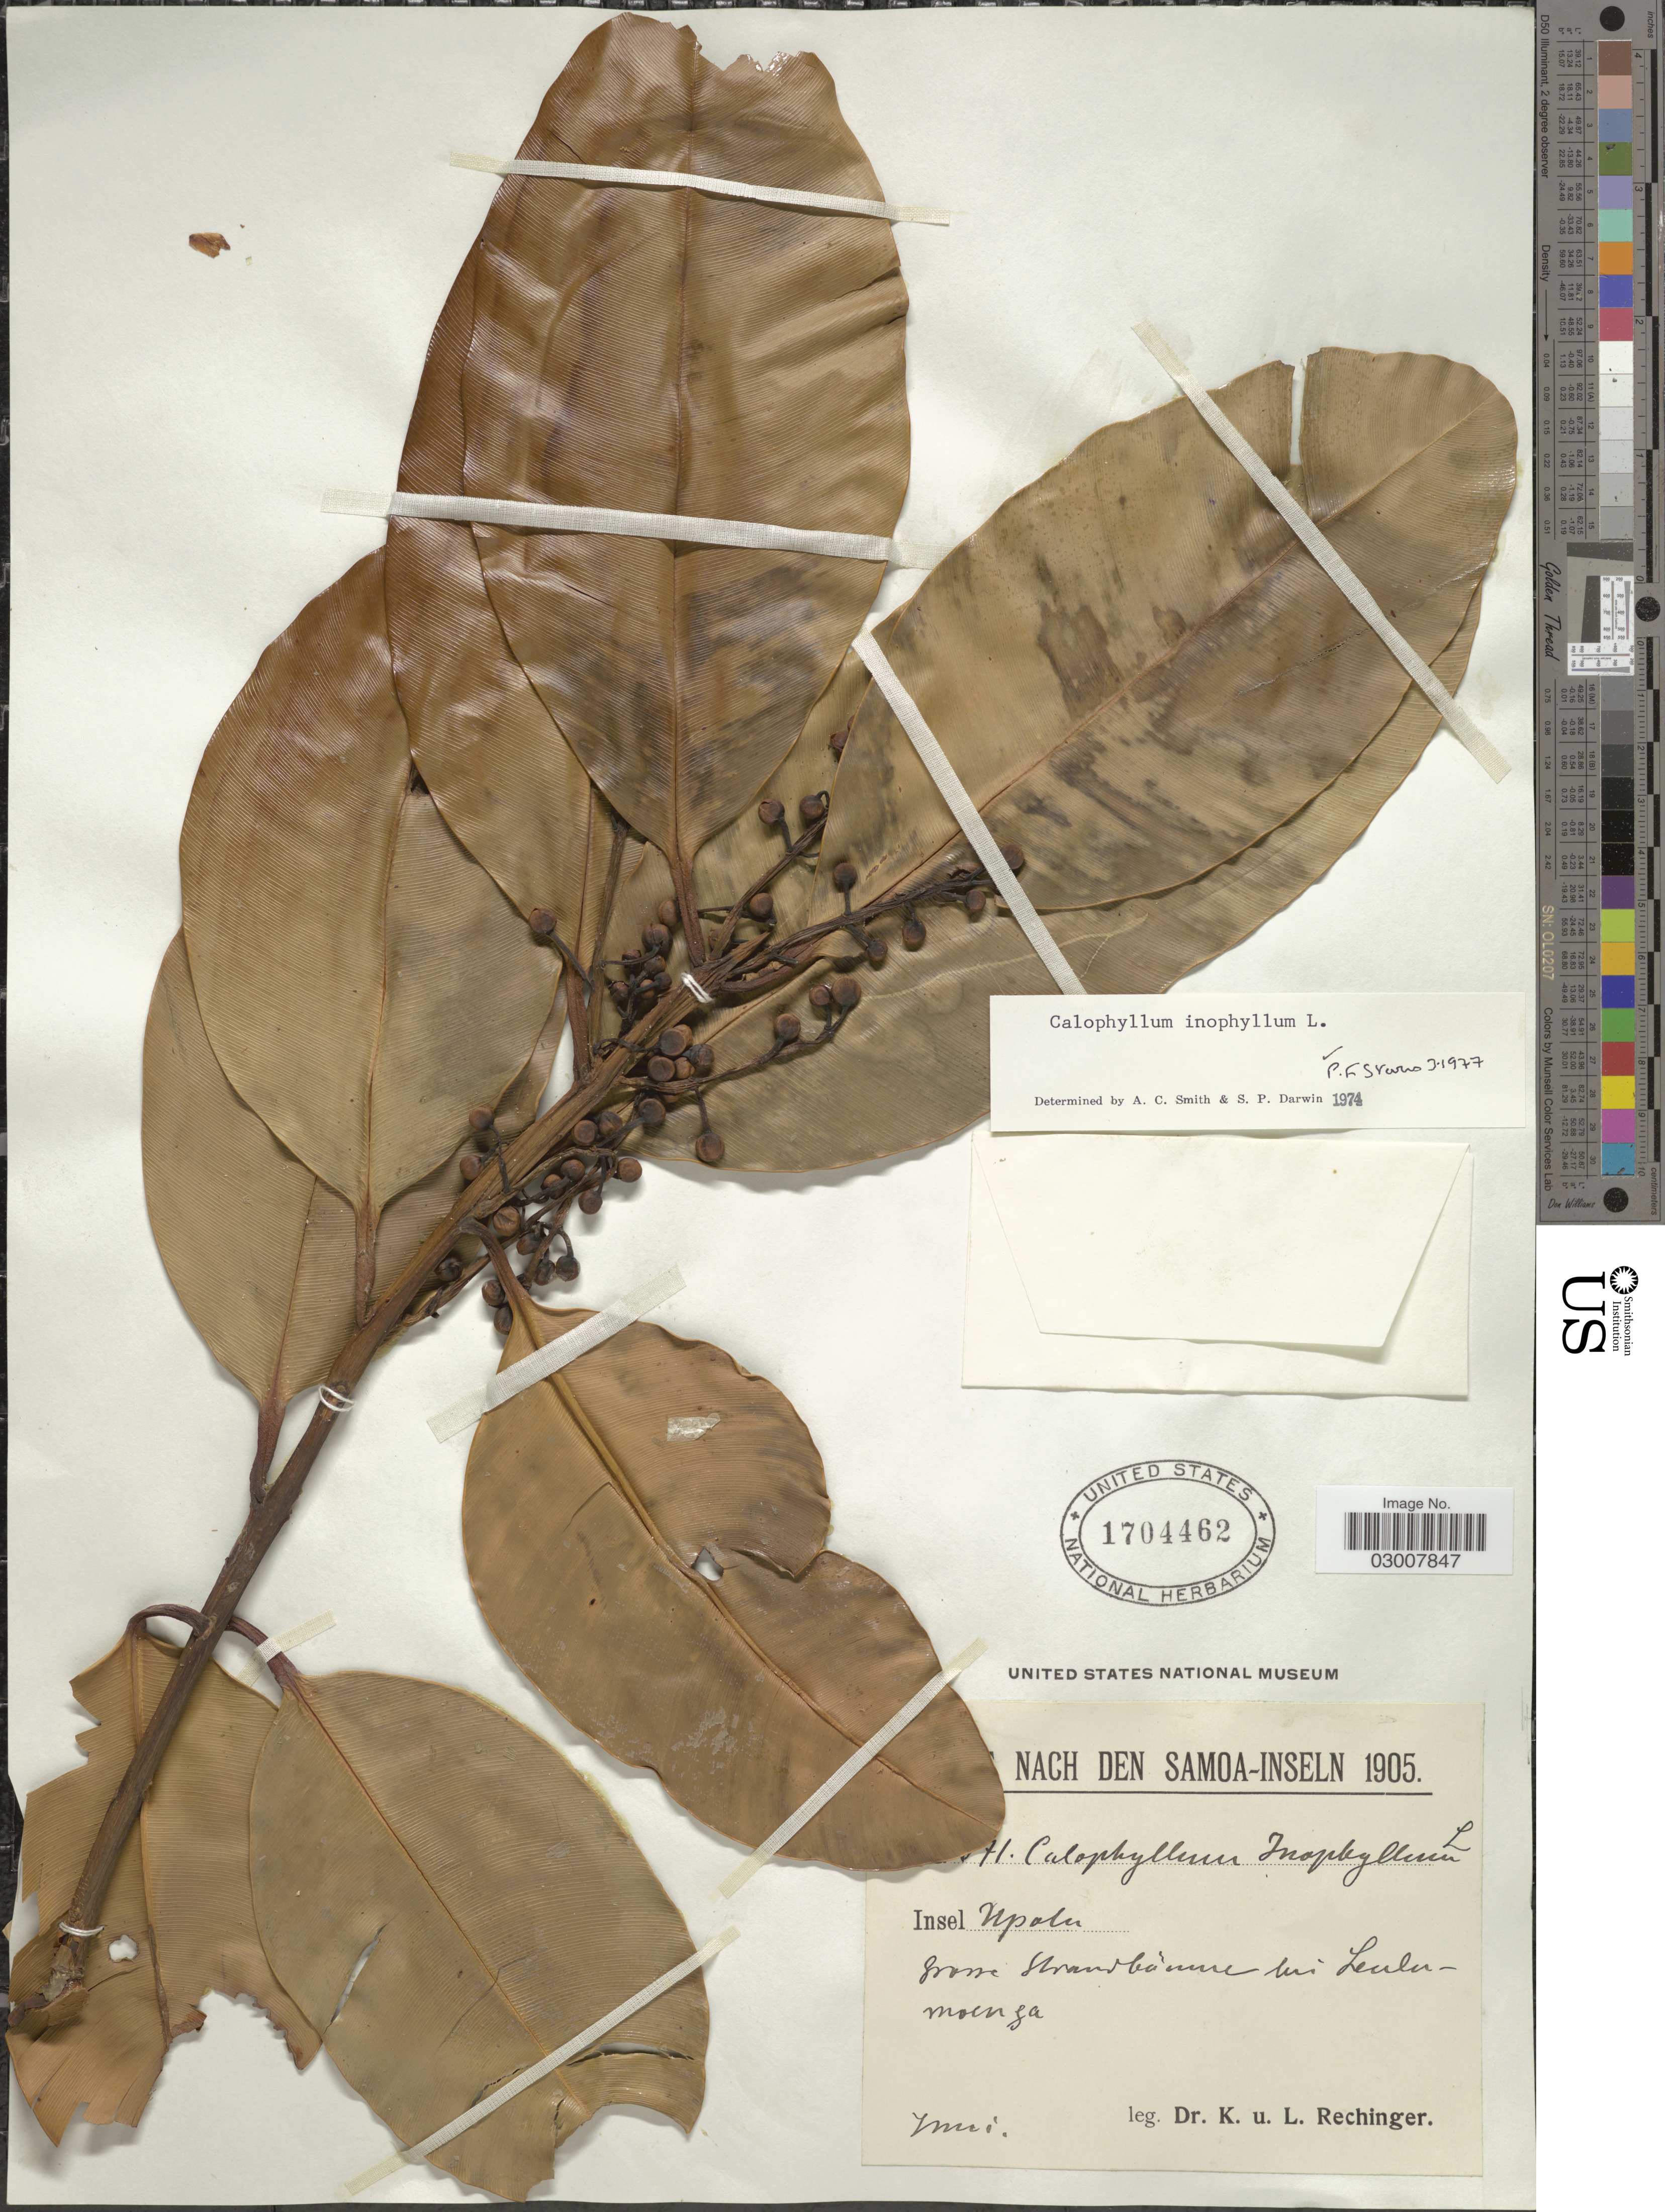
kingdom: Plantae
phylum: Tracheophyta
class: Magnoliopsida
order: Malpighiales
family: Calophyllaceae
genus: Calophyllum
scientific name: Calophyllum inophyllum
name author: L.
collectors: K. Rechinger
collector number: !71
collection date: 1905-05-07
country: Samoa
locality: Samoa-inseln. Insel Upolu.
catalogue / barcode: US 1704462